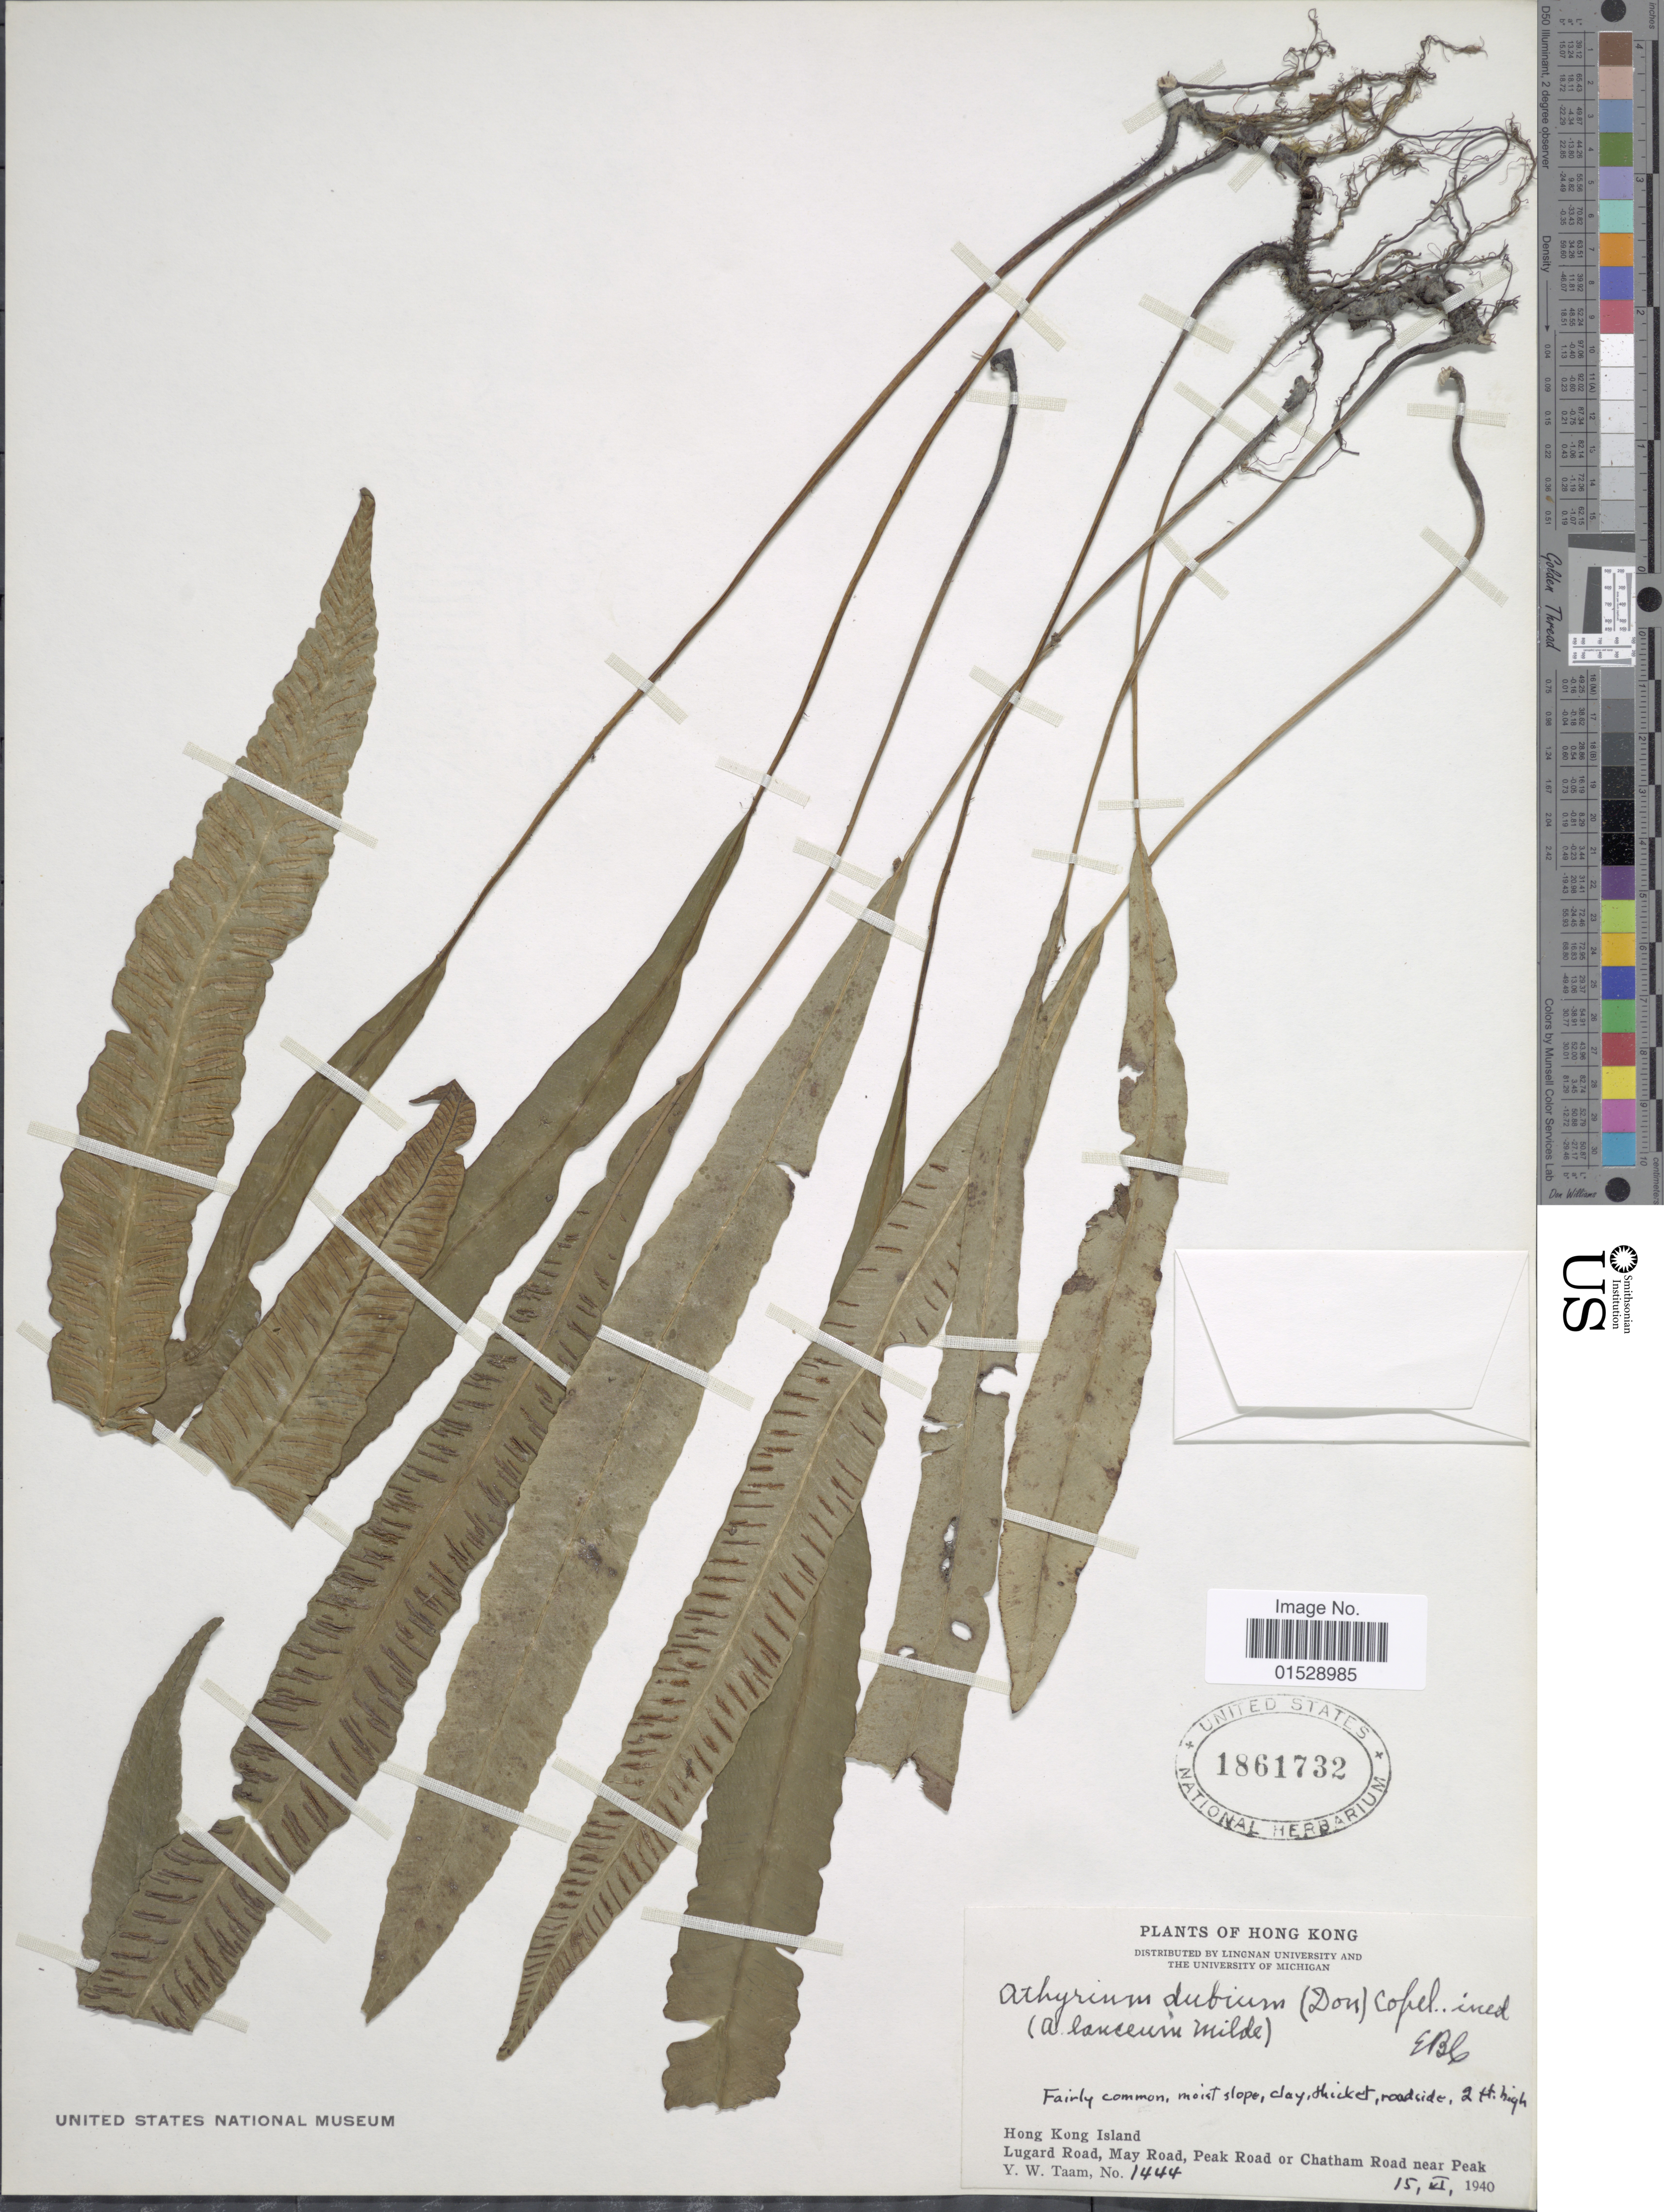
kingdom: Plantae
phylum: Tracheophyta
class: Polypodiopsida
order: Polypodiales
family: Athyriaceae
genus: Deparia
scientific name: Deparia lancea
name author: (Thunb.) Fraser-Jenk.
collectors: Y. W. Taam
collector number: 1444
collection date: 1940-11-15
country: China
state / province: Hong Kong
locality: Hong Kong Island, Lugard Road, May Road, Peak Road or Chatham Road near Peak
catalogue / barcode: US 1861732